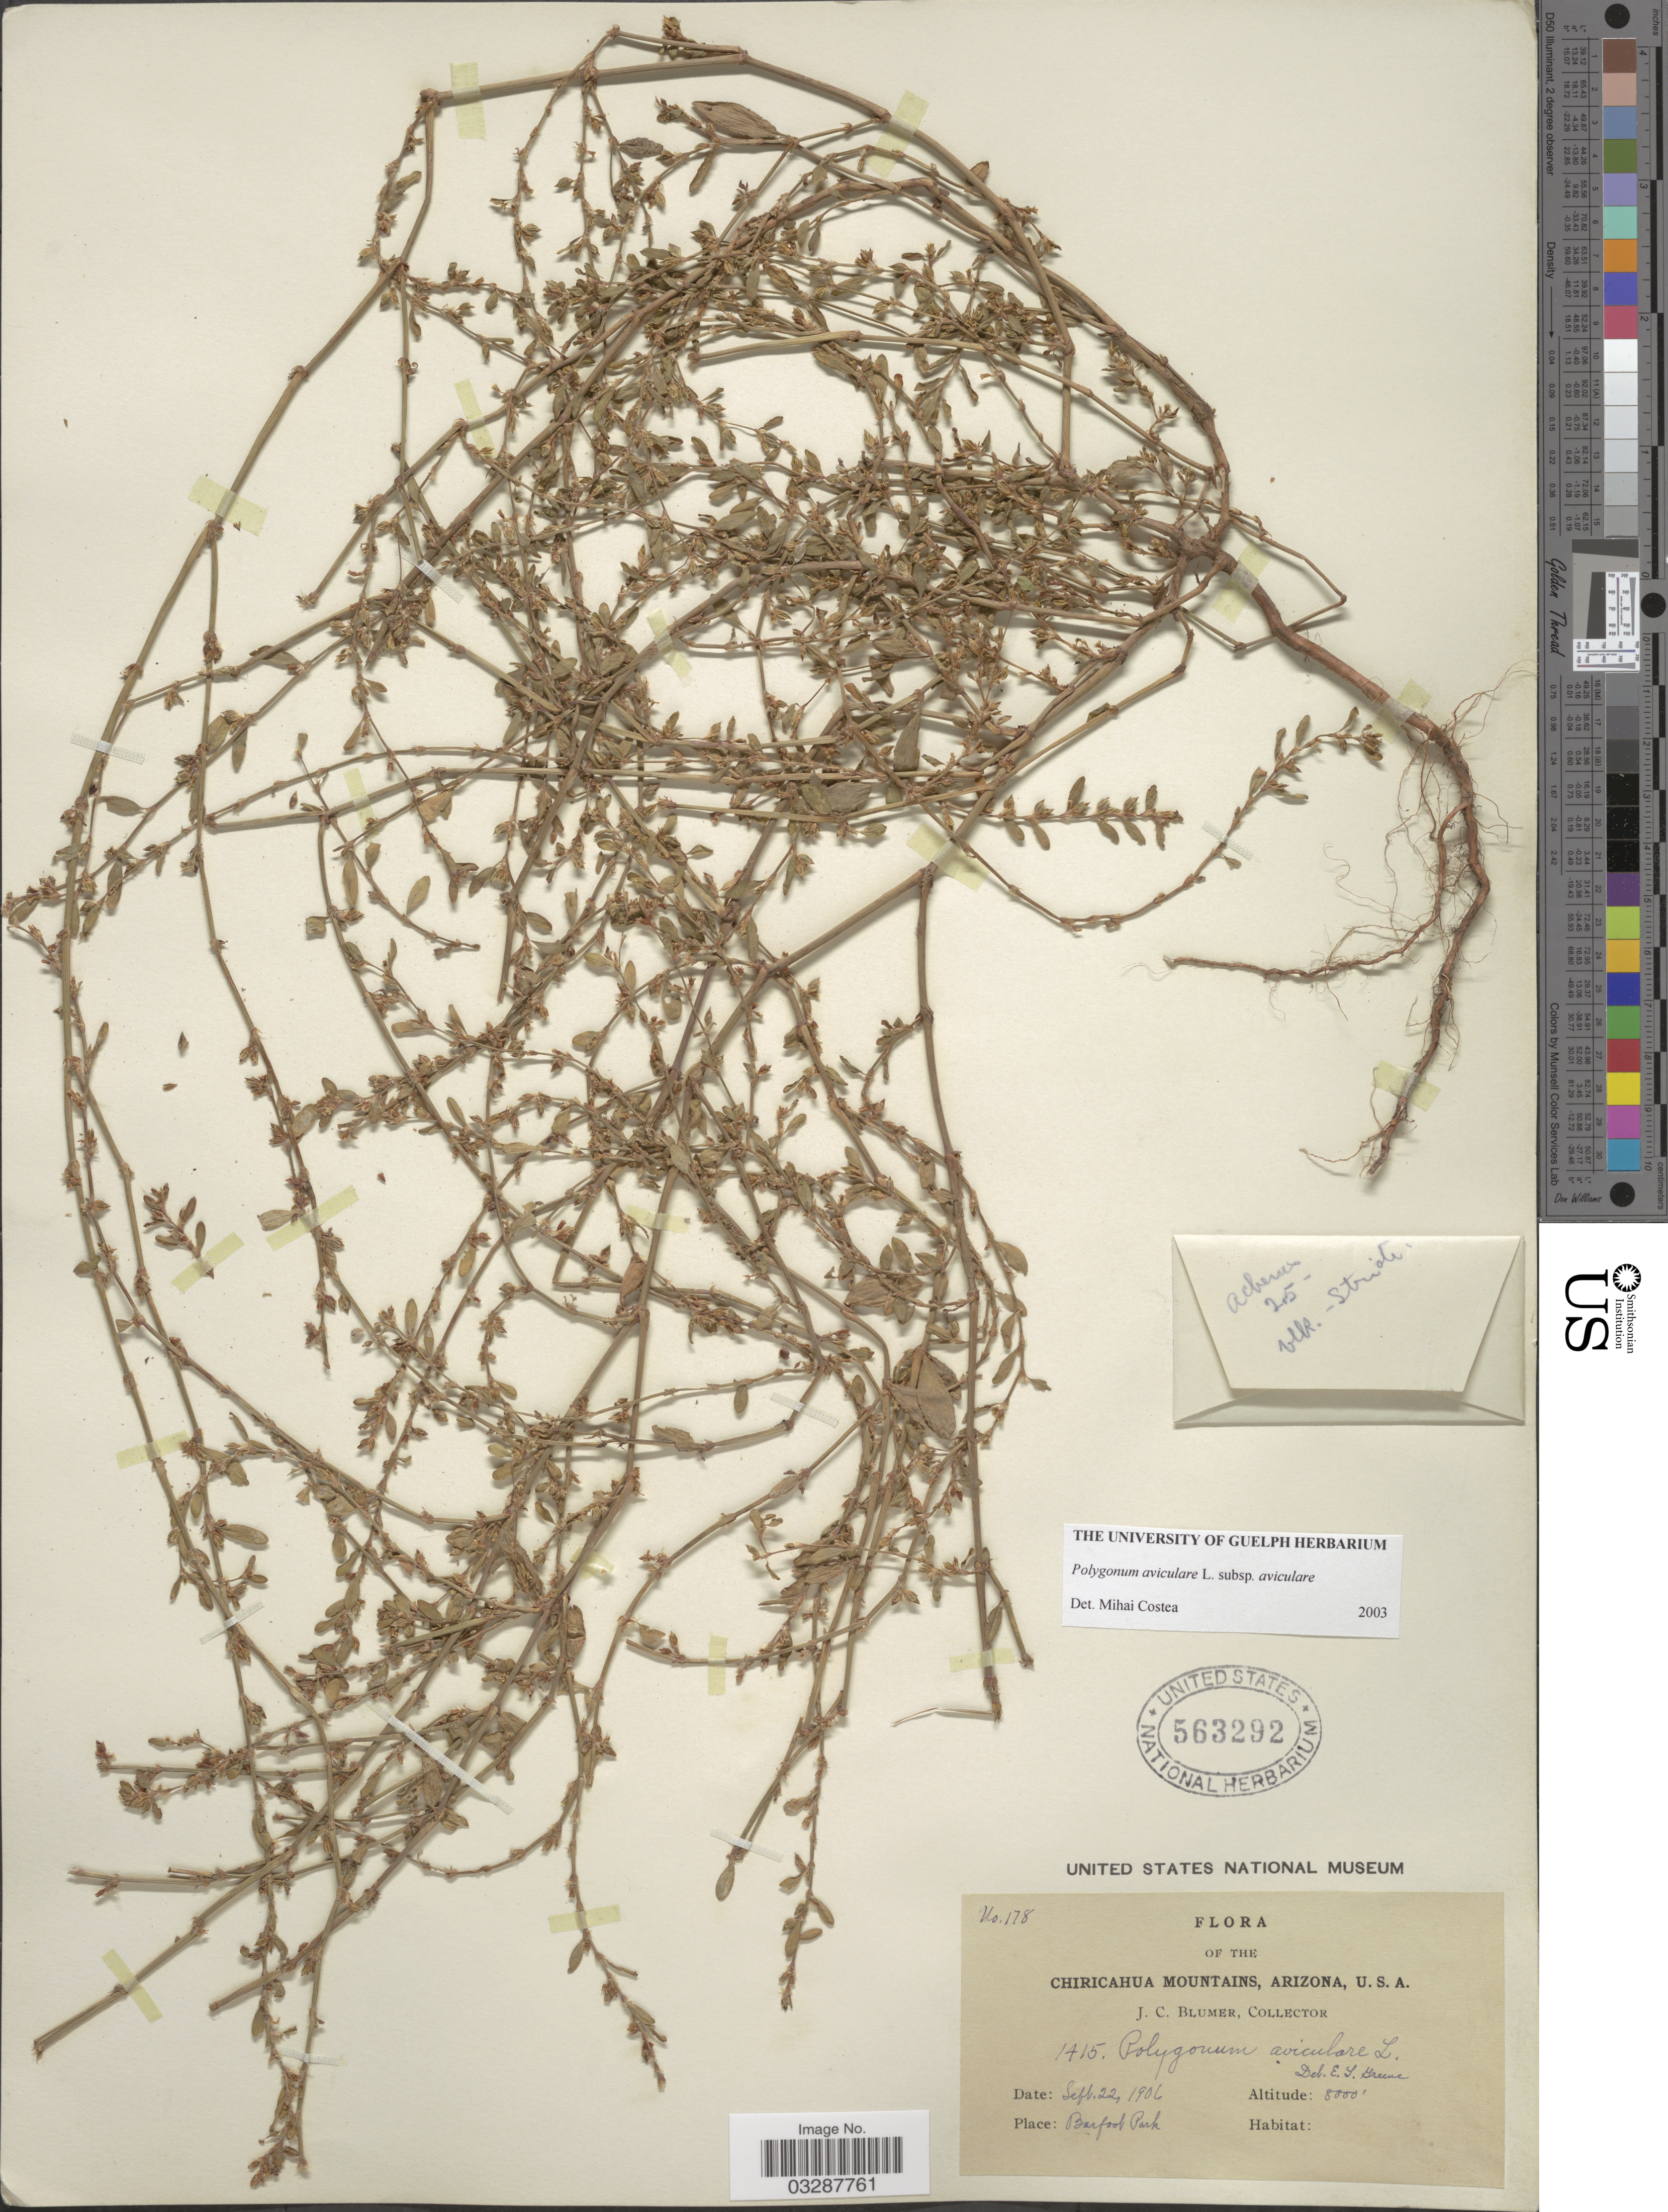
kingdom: Plantae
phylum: Tracheophyta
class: Magnoliopsida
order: Caryophyllales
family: Polygonaceae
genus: Polygonum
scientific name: Polygonum aviculare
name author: L.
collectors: J. C. Blumer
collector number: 178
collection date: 1906-09-22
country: United States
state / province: Arizona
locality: Chiricahua Mountains. Barfoot Park.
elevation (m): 2438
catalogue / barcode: US 563292